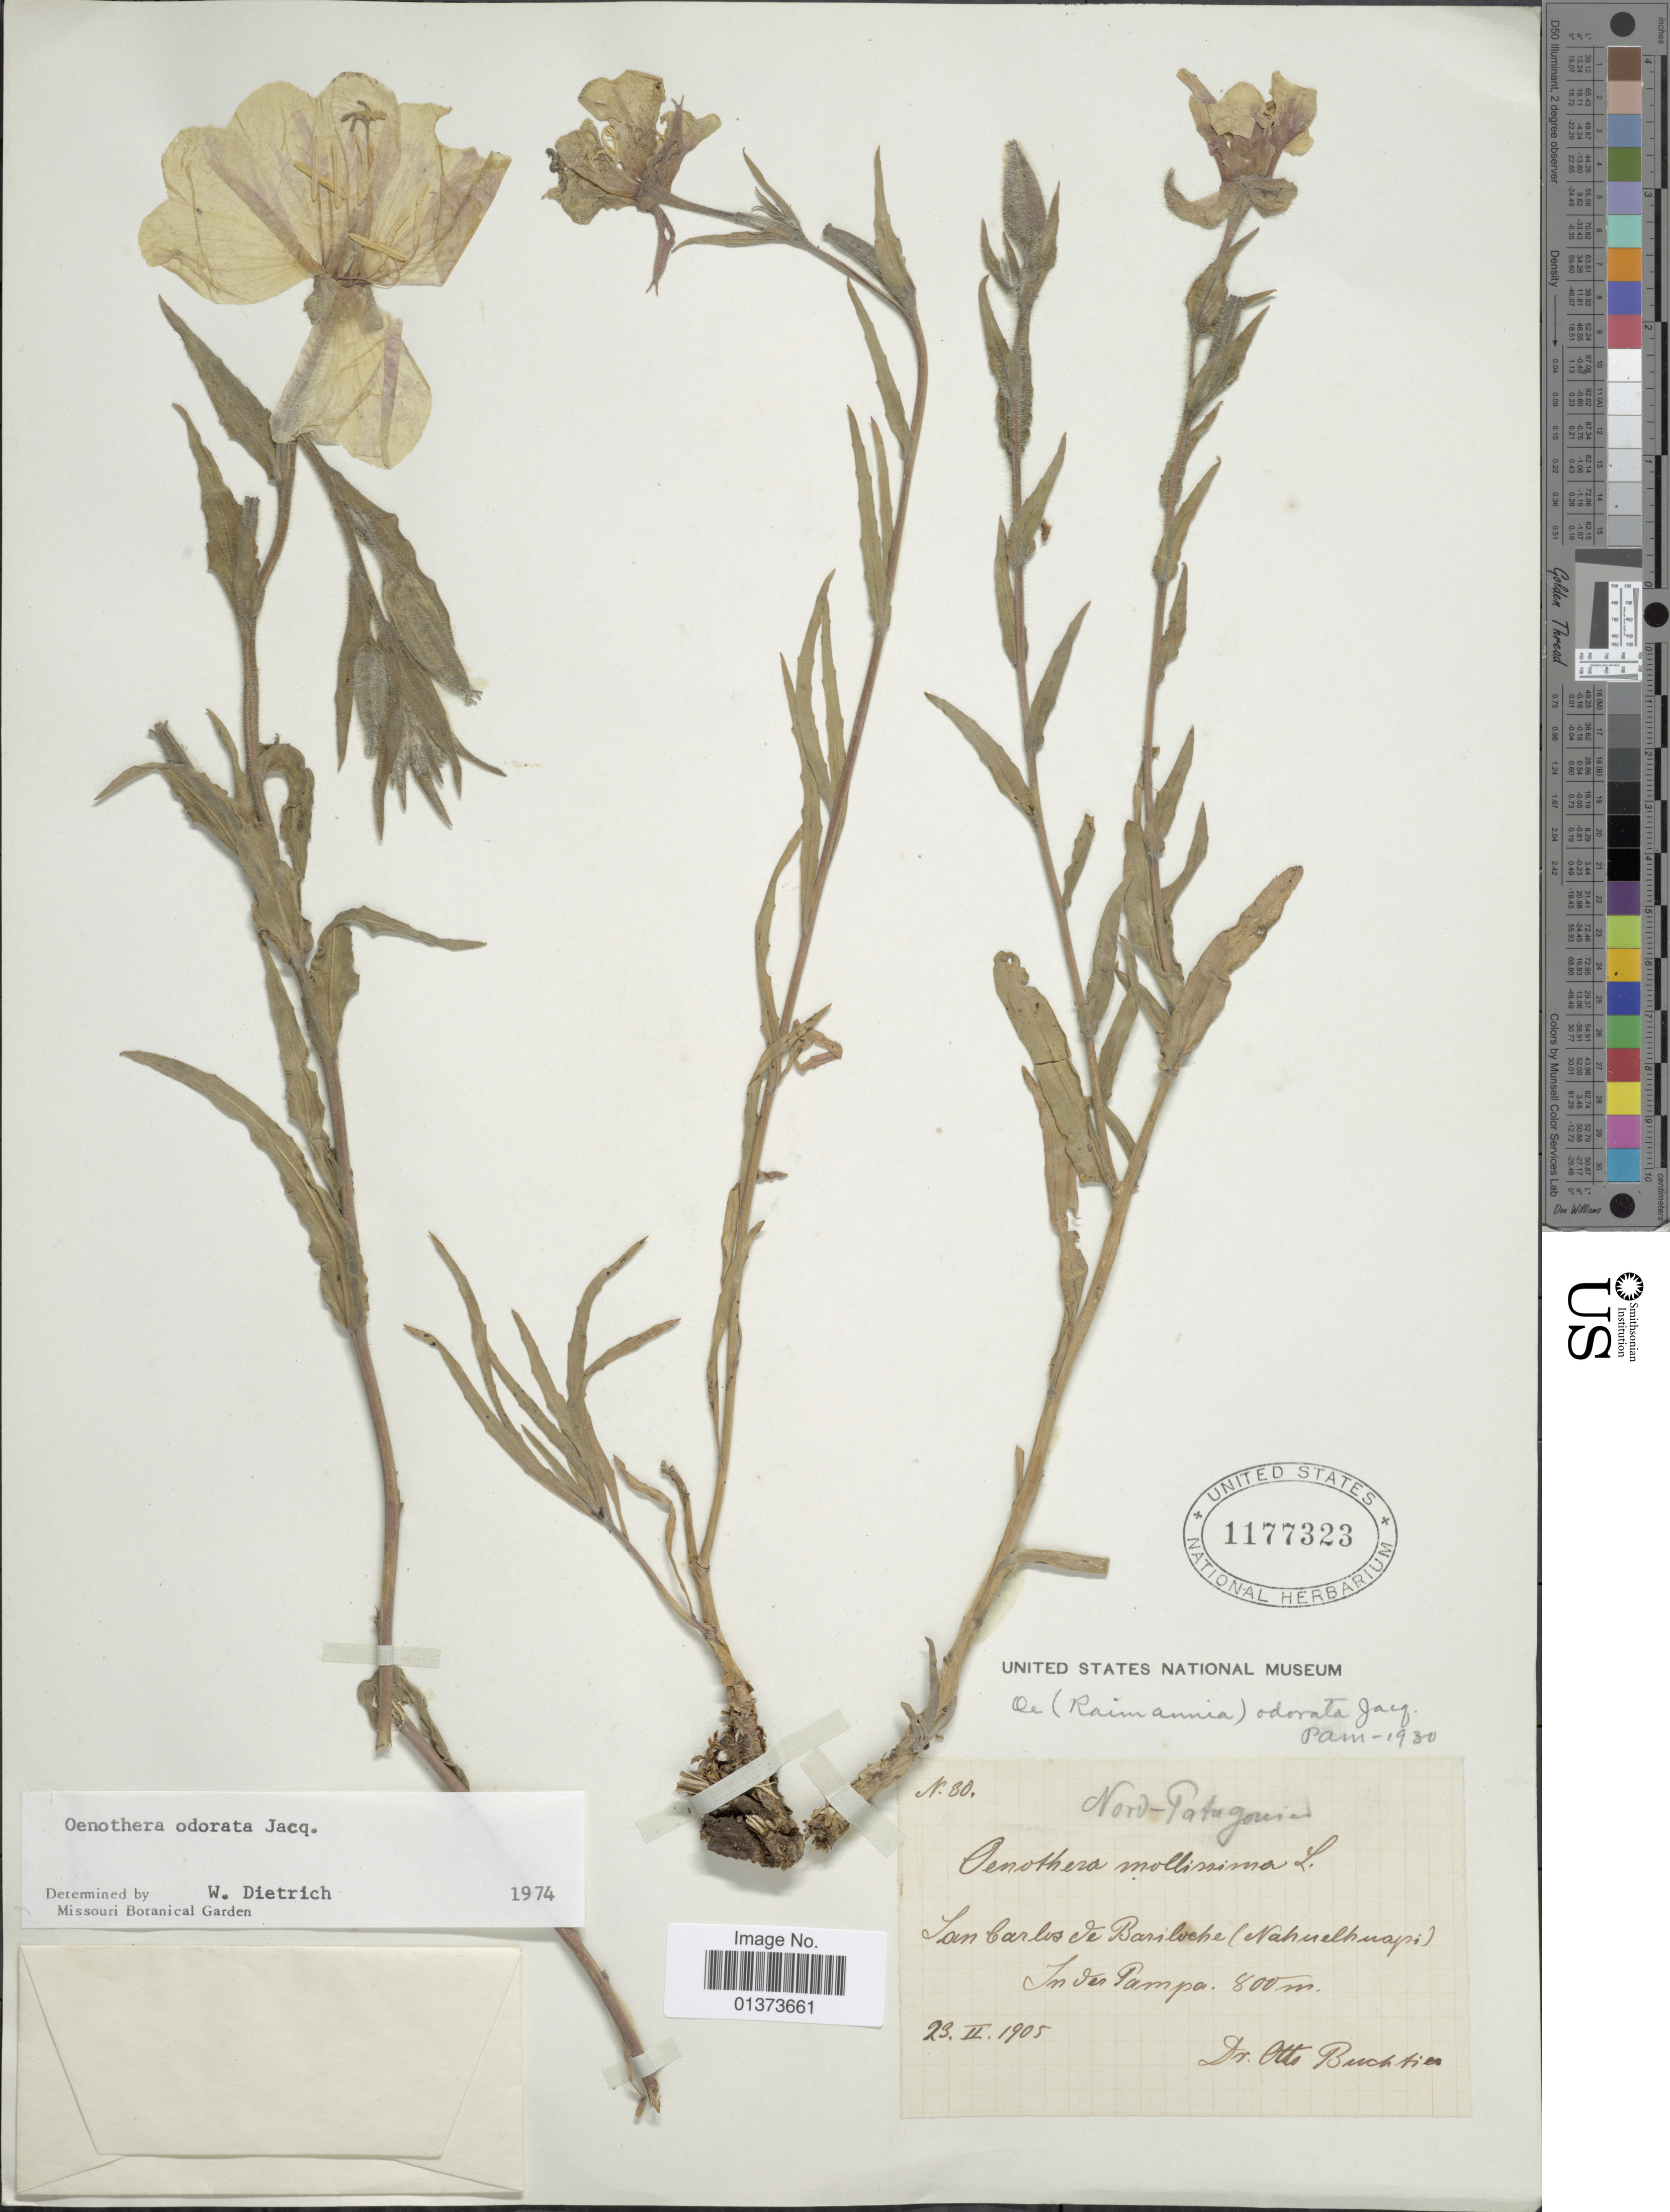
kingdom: Plantae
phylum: Tracheophyta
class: Magnoliopsida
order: Myrtales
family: Onagraceae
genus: Oenothera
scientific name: Oenothera odorata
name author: Jacq.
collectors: O. Buchtien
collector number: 30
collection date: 1905-02-23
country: Argentina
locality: San Carlos de Bariloche (Nahuelhuapi) In des Pampa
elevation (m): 800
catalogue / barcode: US 1177323